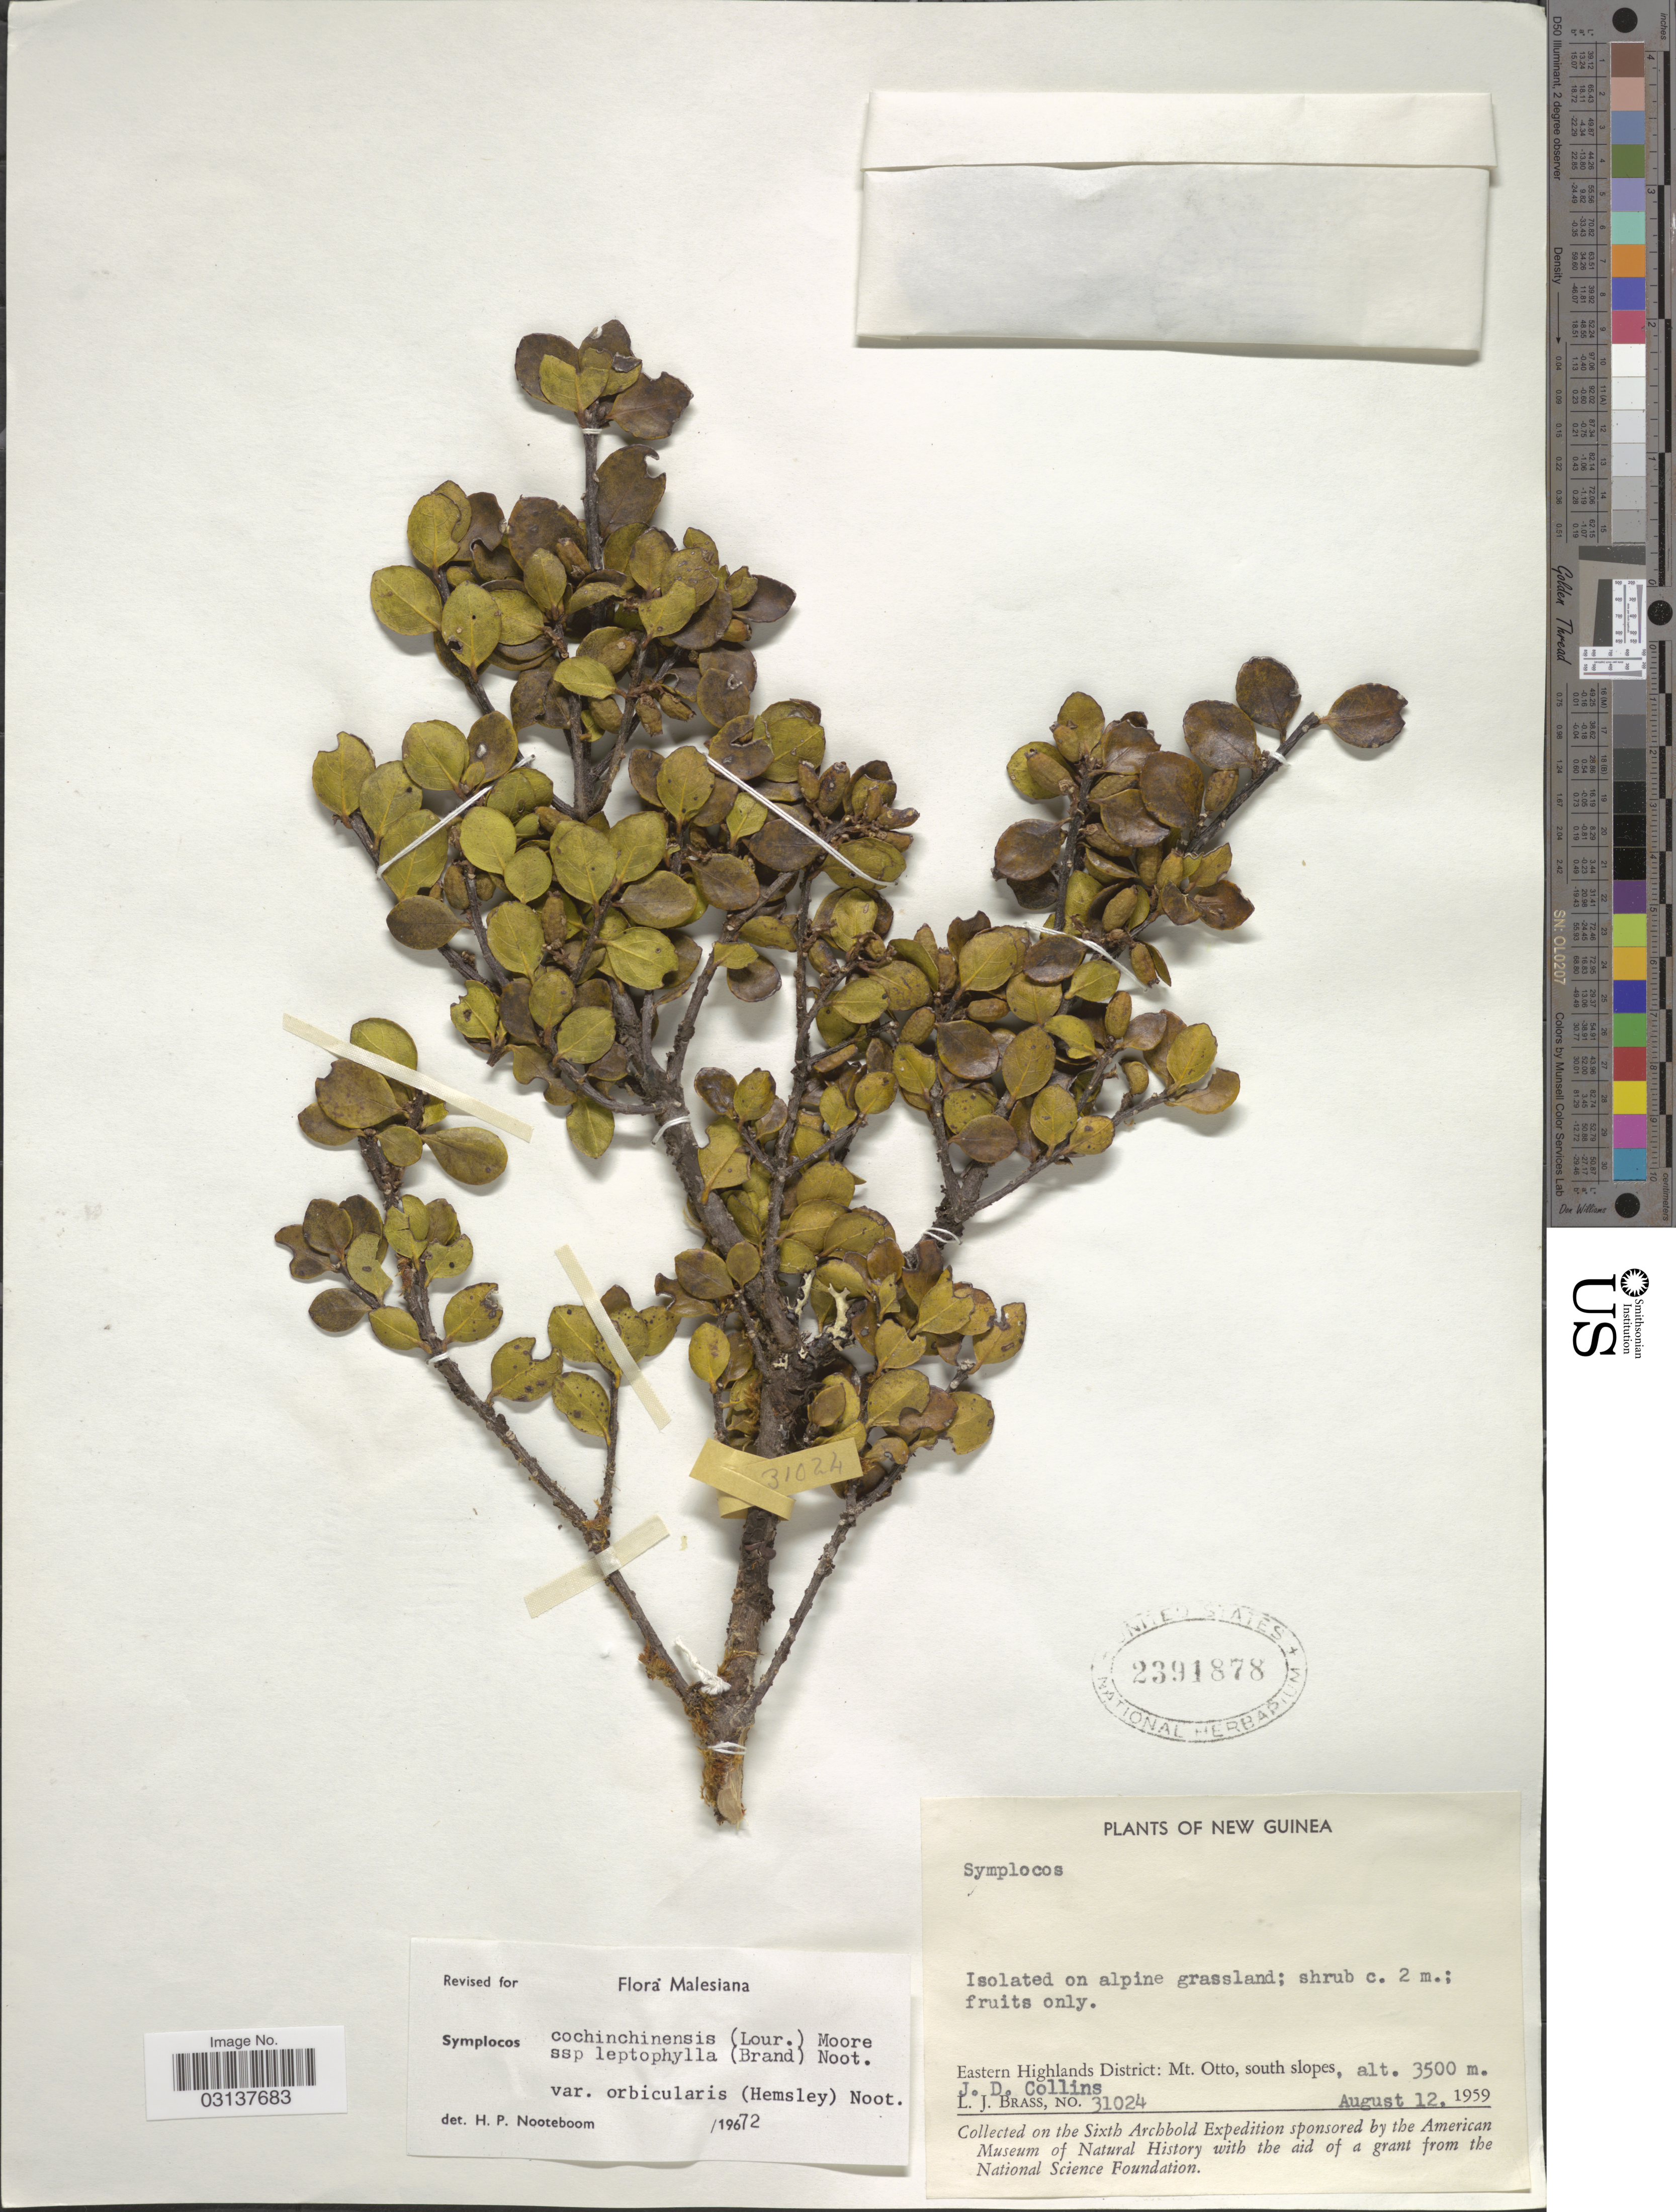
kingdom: Plantae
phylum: Tracheophyta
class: Magnoliopsida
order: Ericales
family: Symplocaceae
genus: Symplocos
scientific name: Symplocos cochinchinensis var. orbicularis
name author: (Hemsl.) Noot.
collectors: L. J. Brass & J. Collins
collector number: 31024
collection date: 1959-08-12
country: Papua New Guinea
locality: New Guinea, Eastern Highlands District: Mt. Otto, south slopes.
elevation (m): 3500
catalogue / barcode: US 2391878